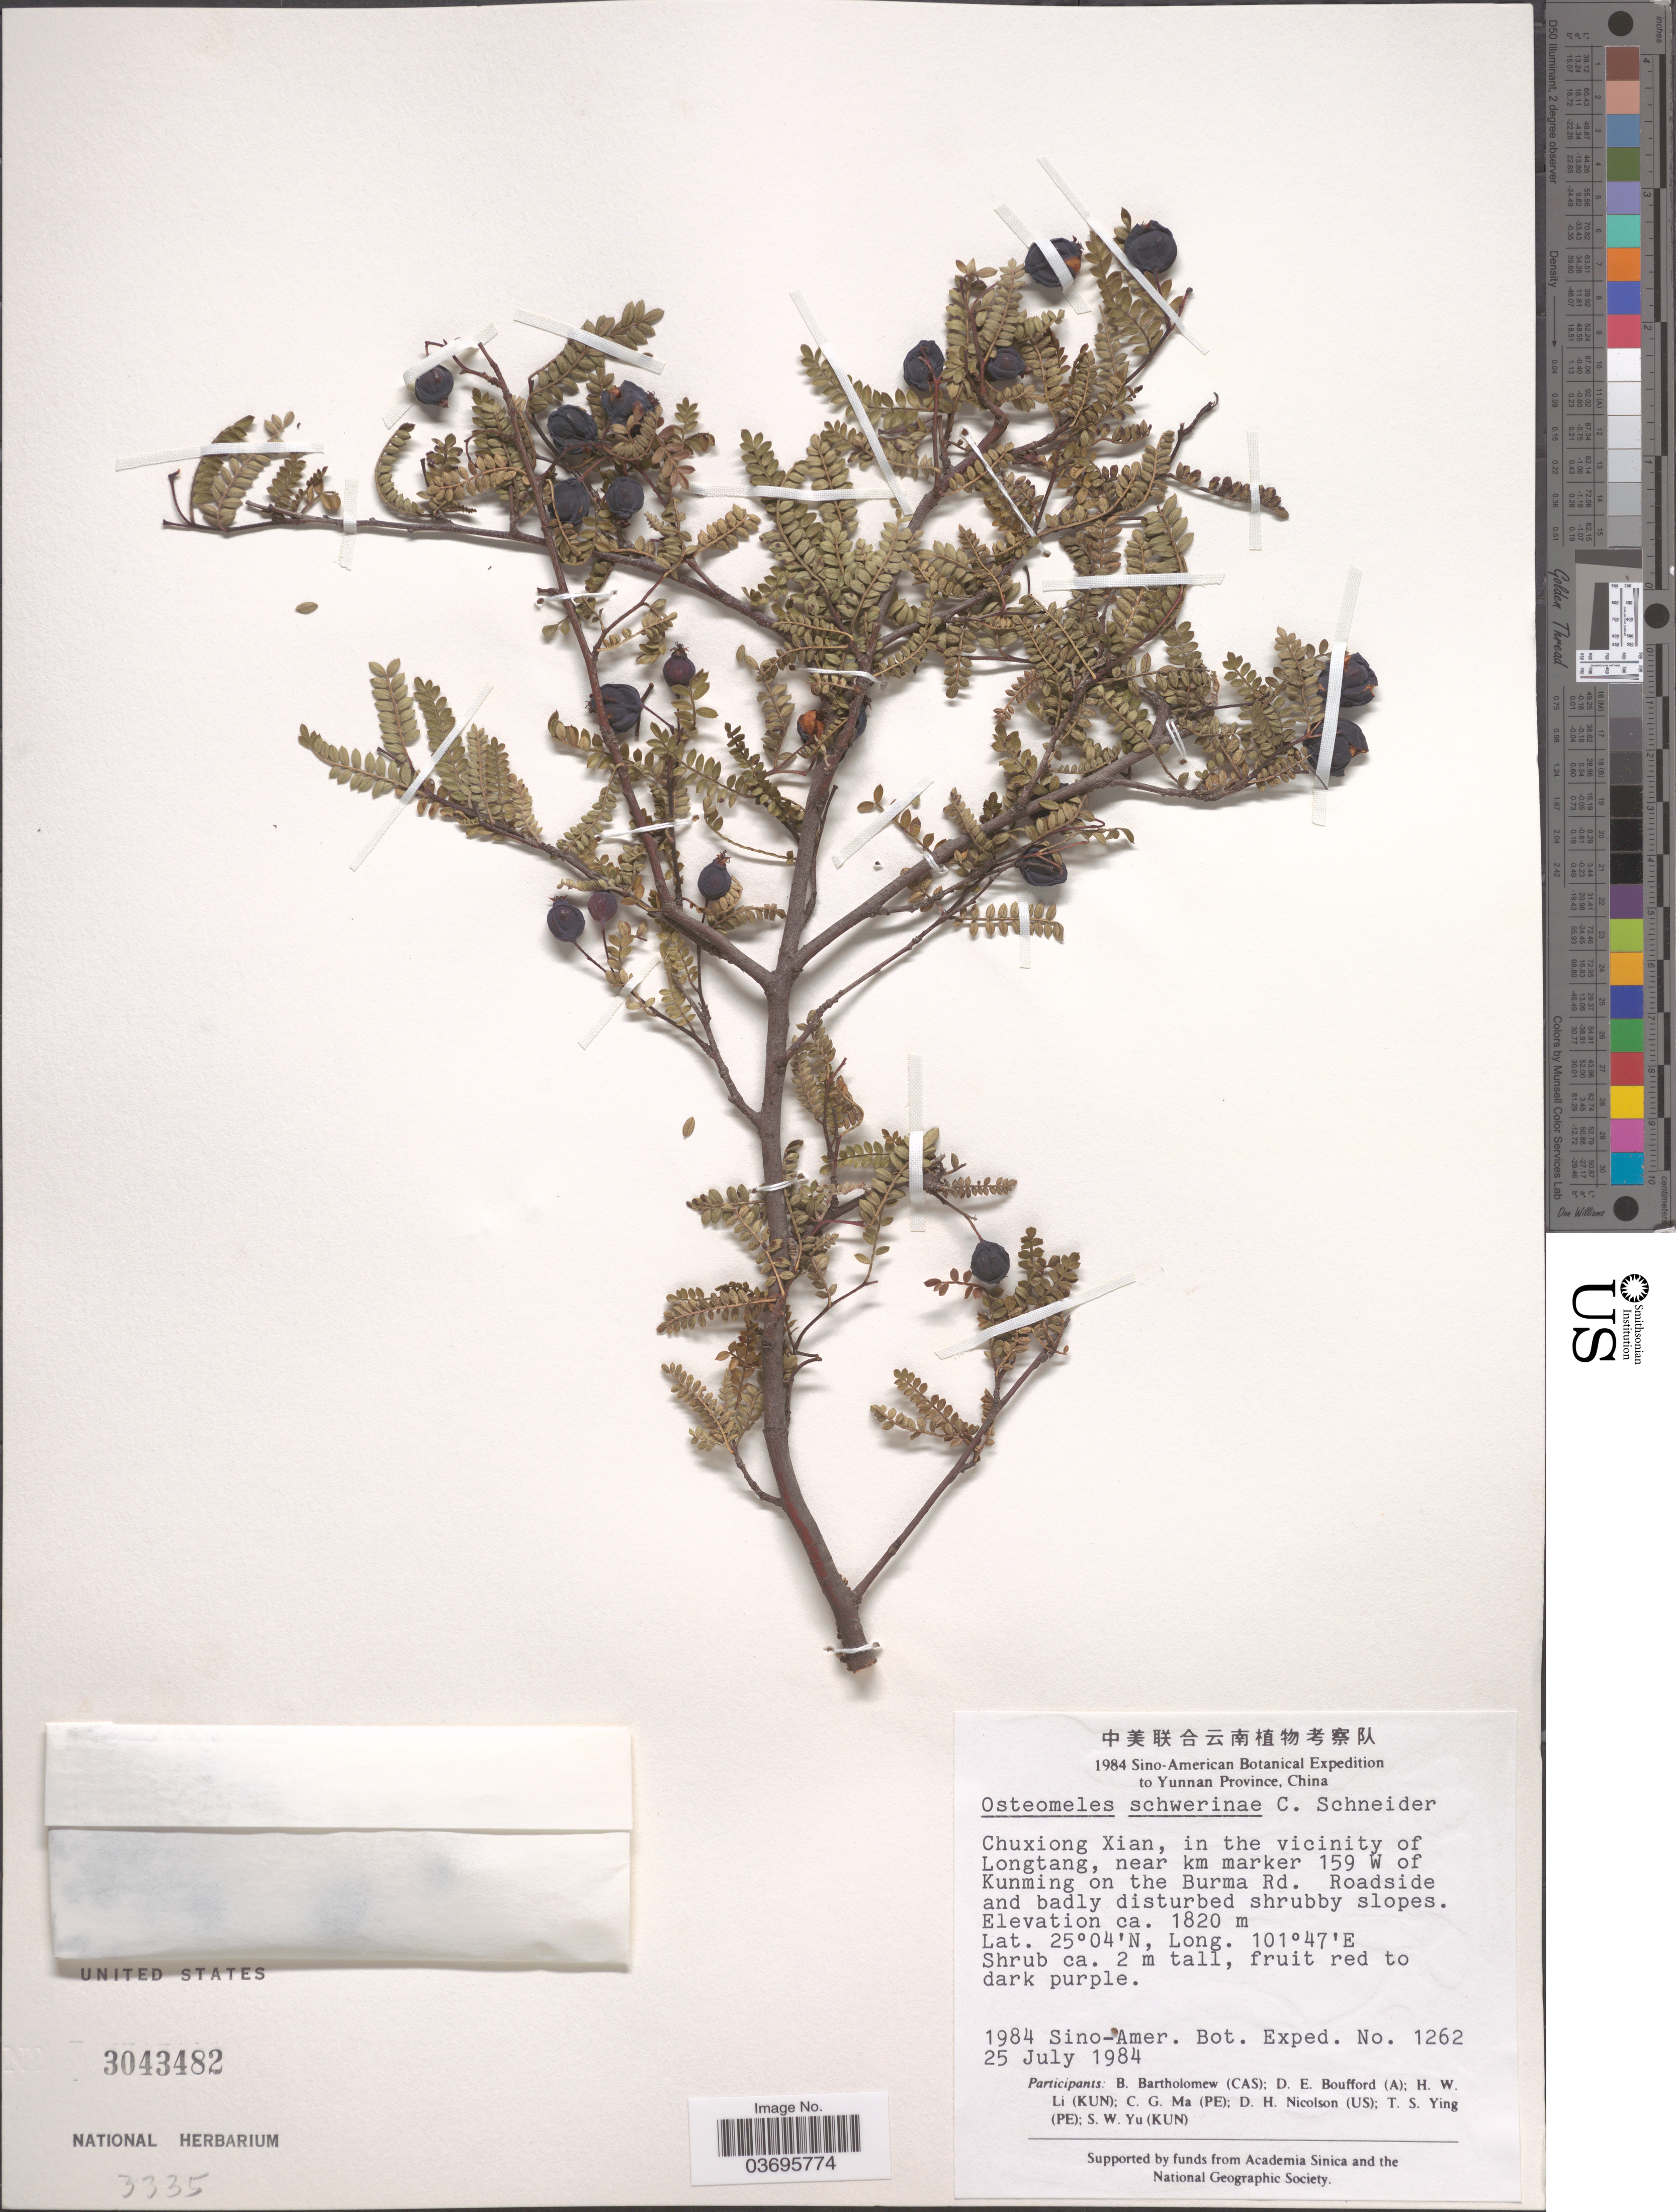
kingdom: Plantae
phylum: Tracheophyta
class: Magnoliopsida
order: Rosales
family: Rosaceae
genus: Osteomeles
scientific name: Osteomeles schwerinae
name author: C.K. Schneid.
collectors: Sino-Amer. Bot. Exped. 1984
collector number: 1262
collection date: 1984-07-25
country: China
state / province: Yunnan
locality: Chuxiong Xian, in the vicinity of Longtang, near km marker 159 W of Kunming on the Burma Rd.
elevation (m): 1820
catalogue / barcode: US 3043482